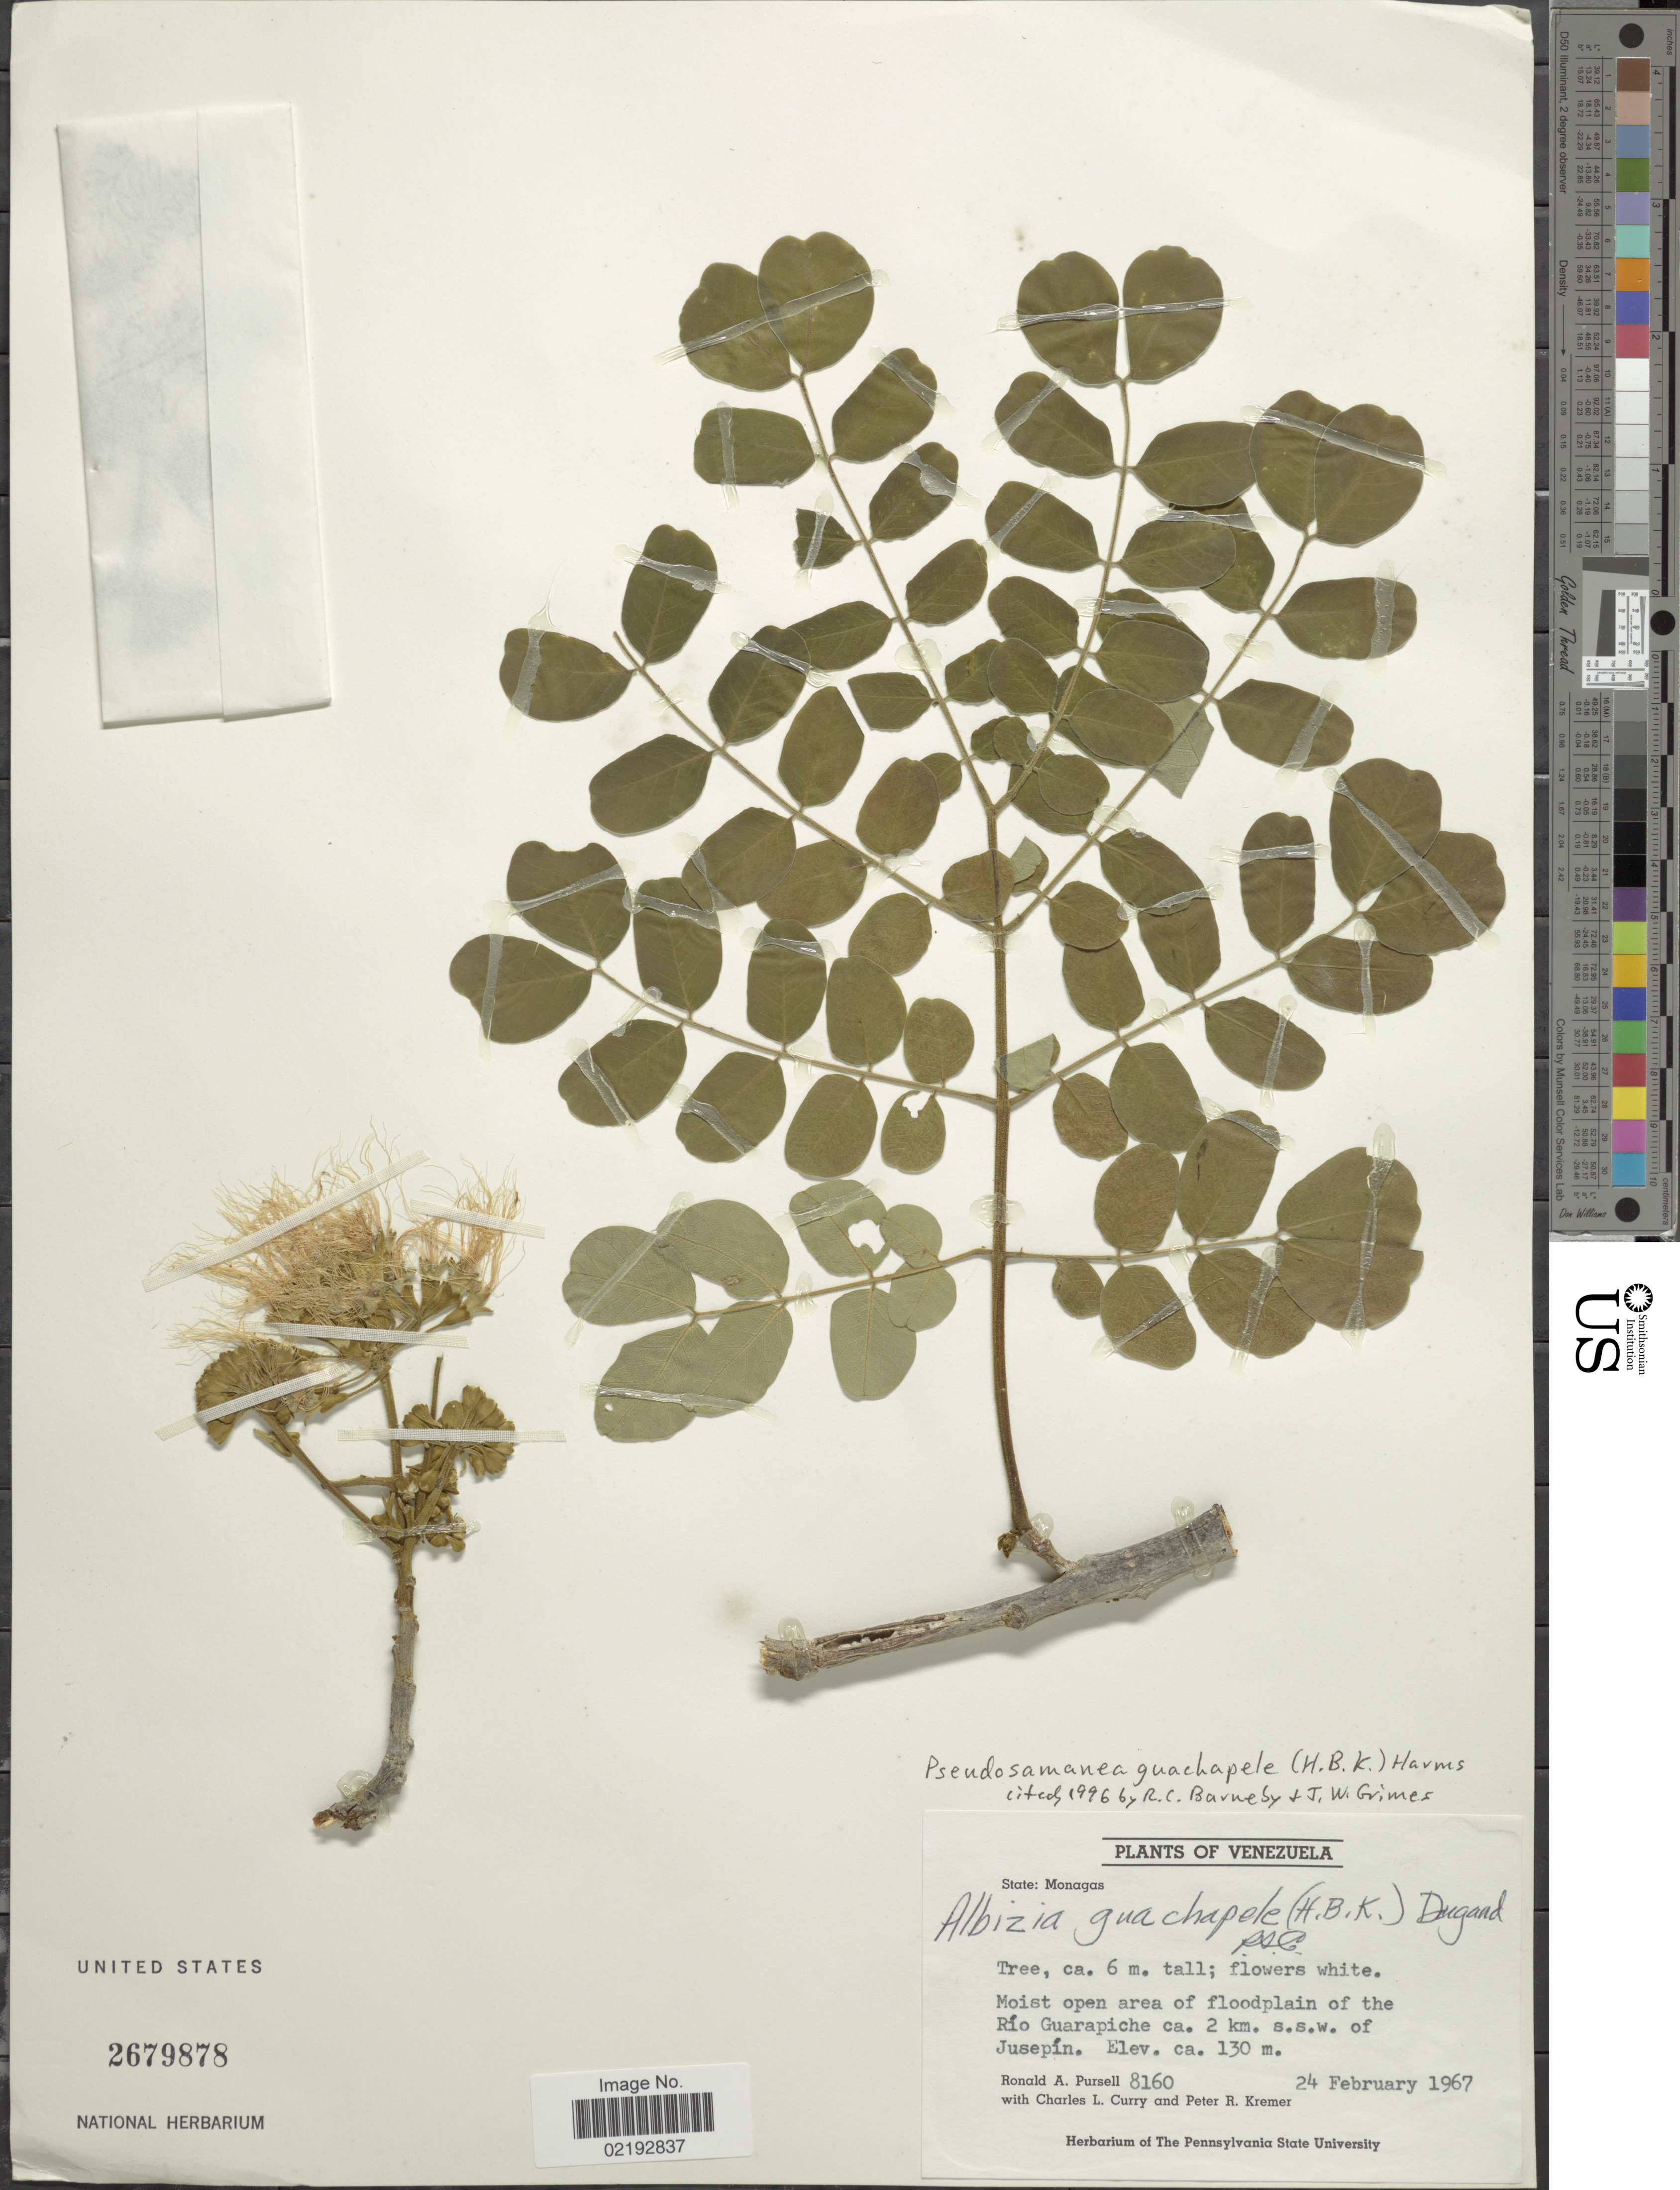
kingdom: Plantae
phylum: Tracheophyta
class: Magnoliopsida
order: Fabales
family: Fabaceae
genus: Pseudosamanea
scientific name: Pseudosamanea guachapele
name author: (Kunth) Harms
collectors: R. A. Pursell, C. L. Curry & P. Kremer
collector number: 8160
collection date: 1967-02-24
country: Venezuela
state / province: Monagas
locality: Moist open area of floodplain of the Rio Guarapiche ca 2km s.s.w. of Jusepin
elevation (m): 130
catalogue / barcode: US 2679878